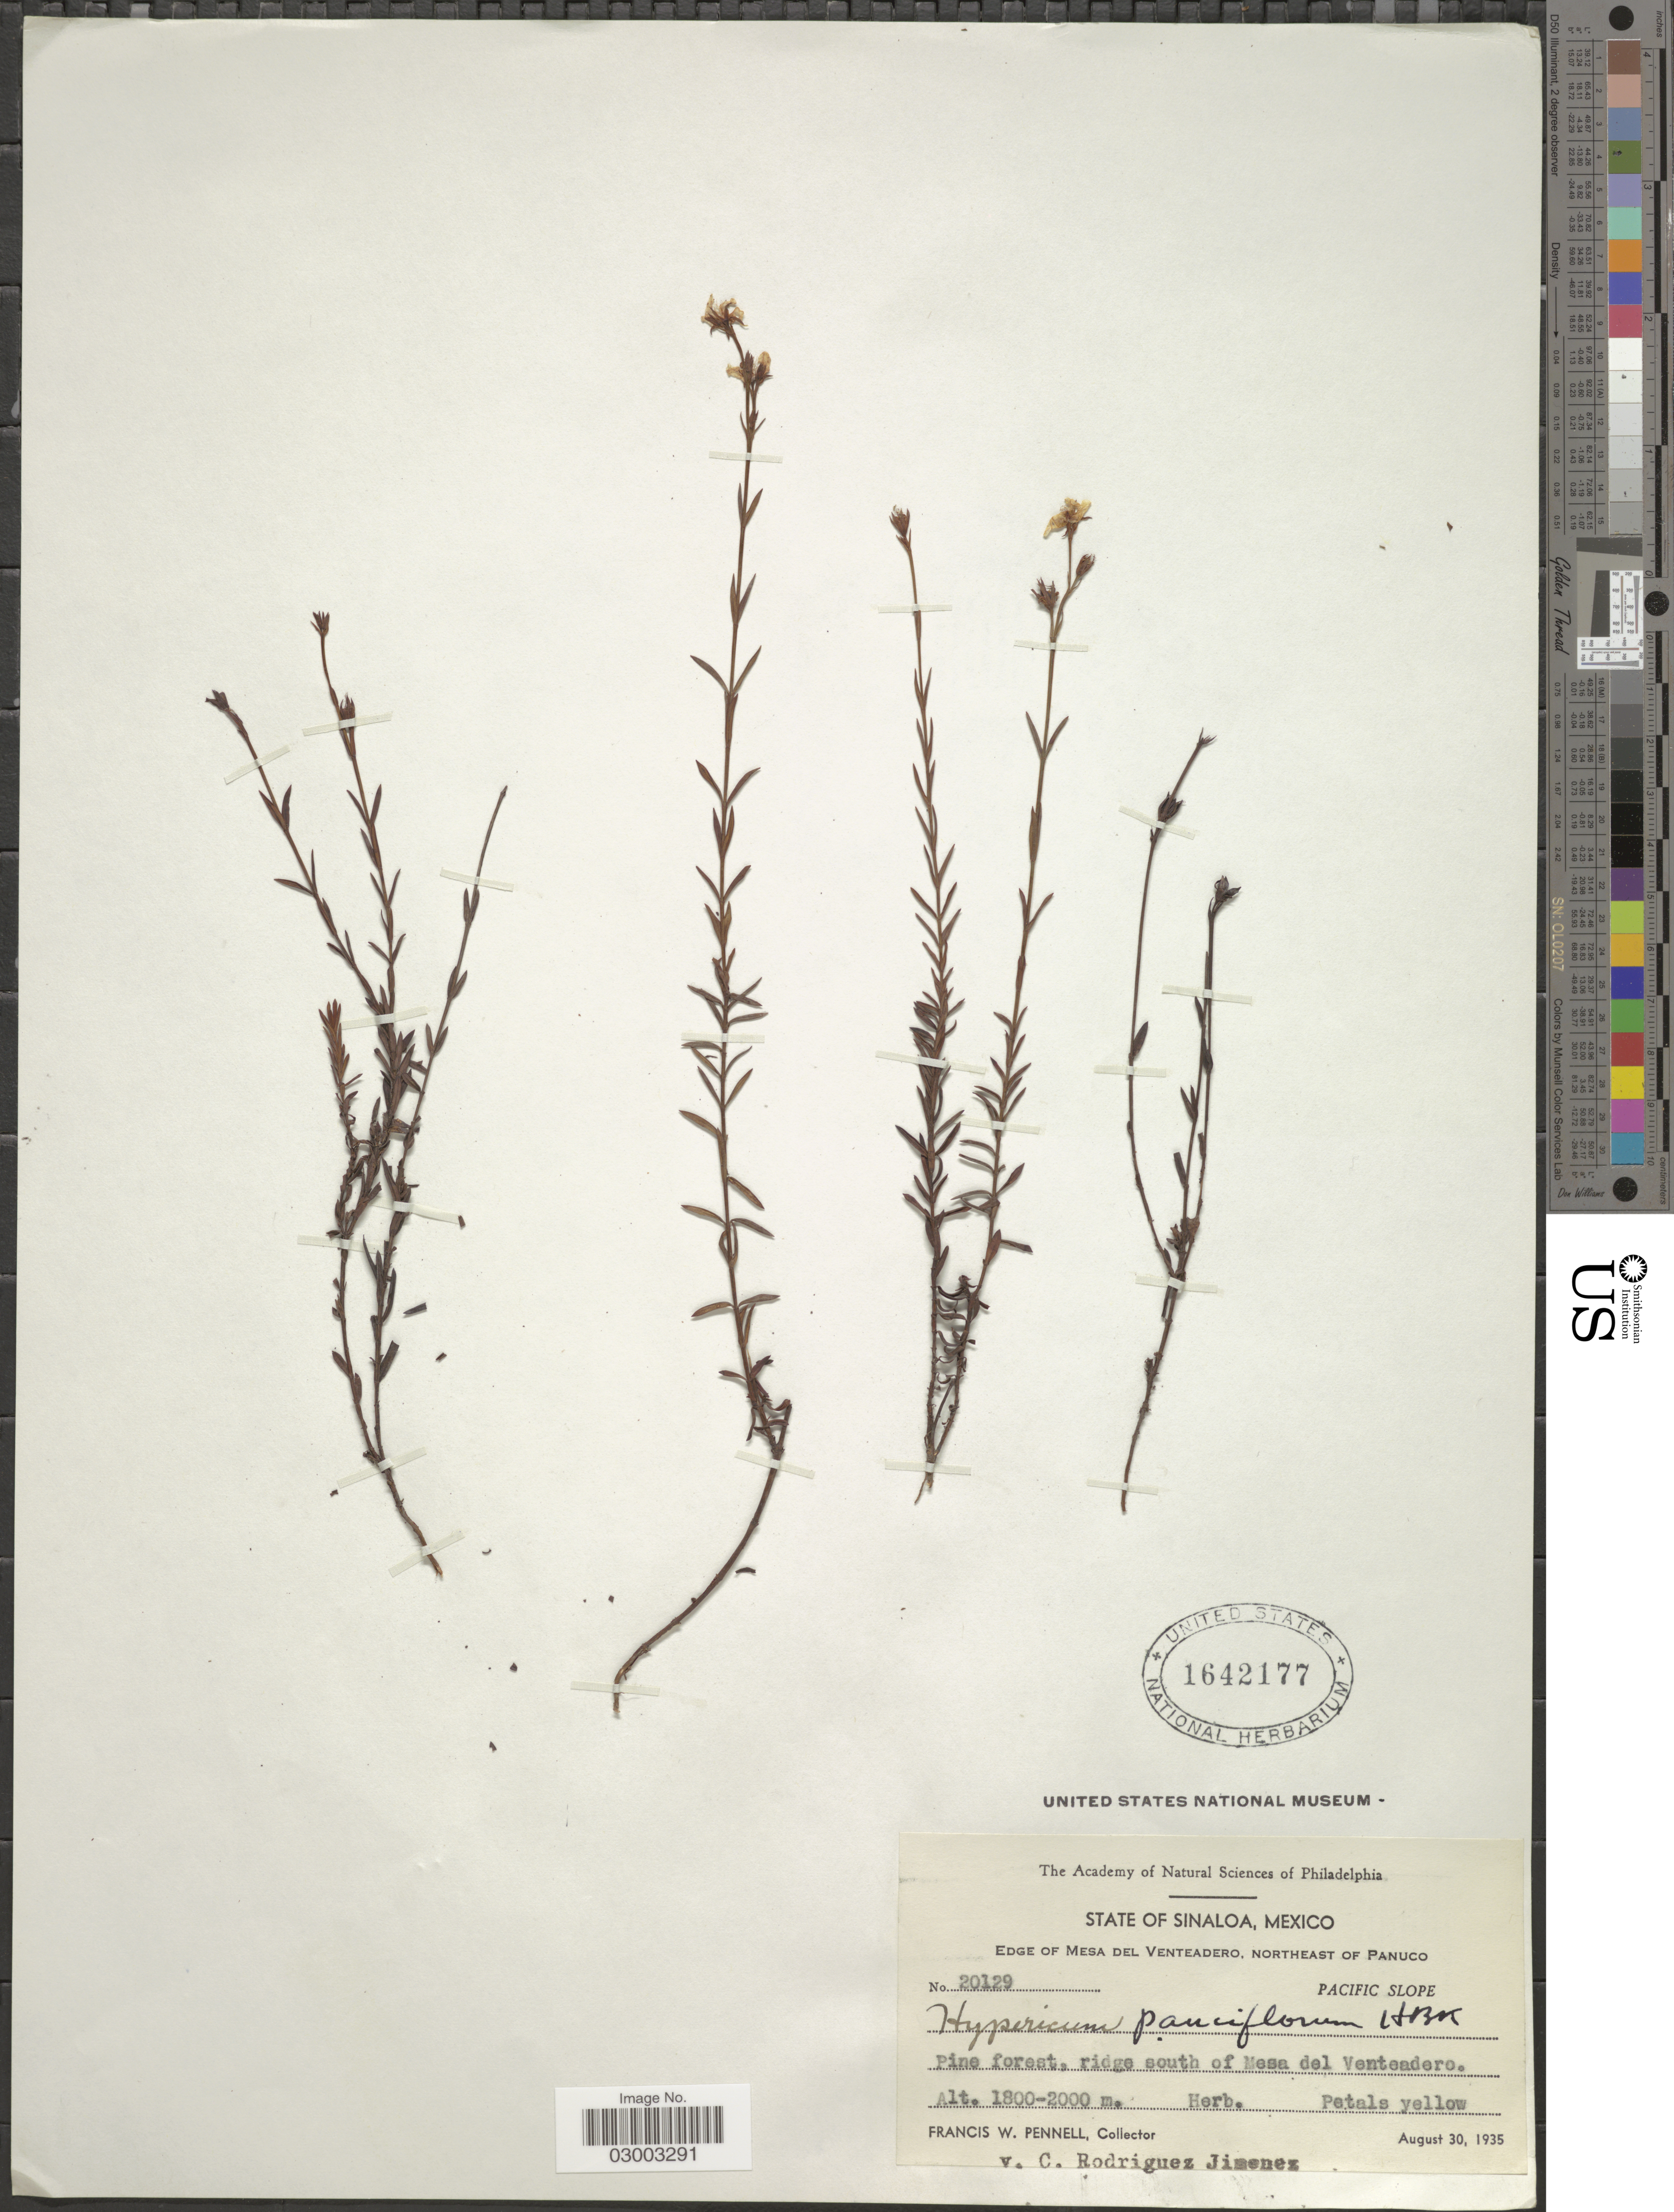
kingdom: Plantae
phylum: Tracheophyta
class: Magnoliopsida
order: Malpighiales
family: Hypericaceae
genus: Hypericum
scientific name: Hypericum pauciflorum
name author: Kunth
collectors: F. W. Pennell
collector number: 20129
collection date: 1935-08-30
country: Mexico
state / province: Sinaloa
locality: State of Sinaloa. Edge of Mesa del Venteadero, Northeast of Panuco. Pacific Slope. Pine forest, ridge south of Mesa del Venteadero.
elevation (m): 1800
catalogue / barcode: US 1642177